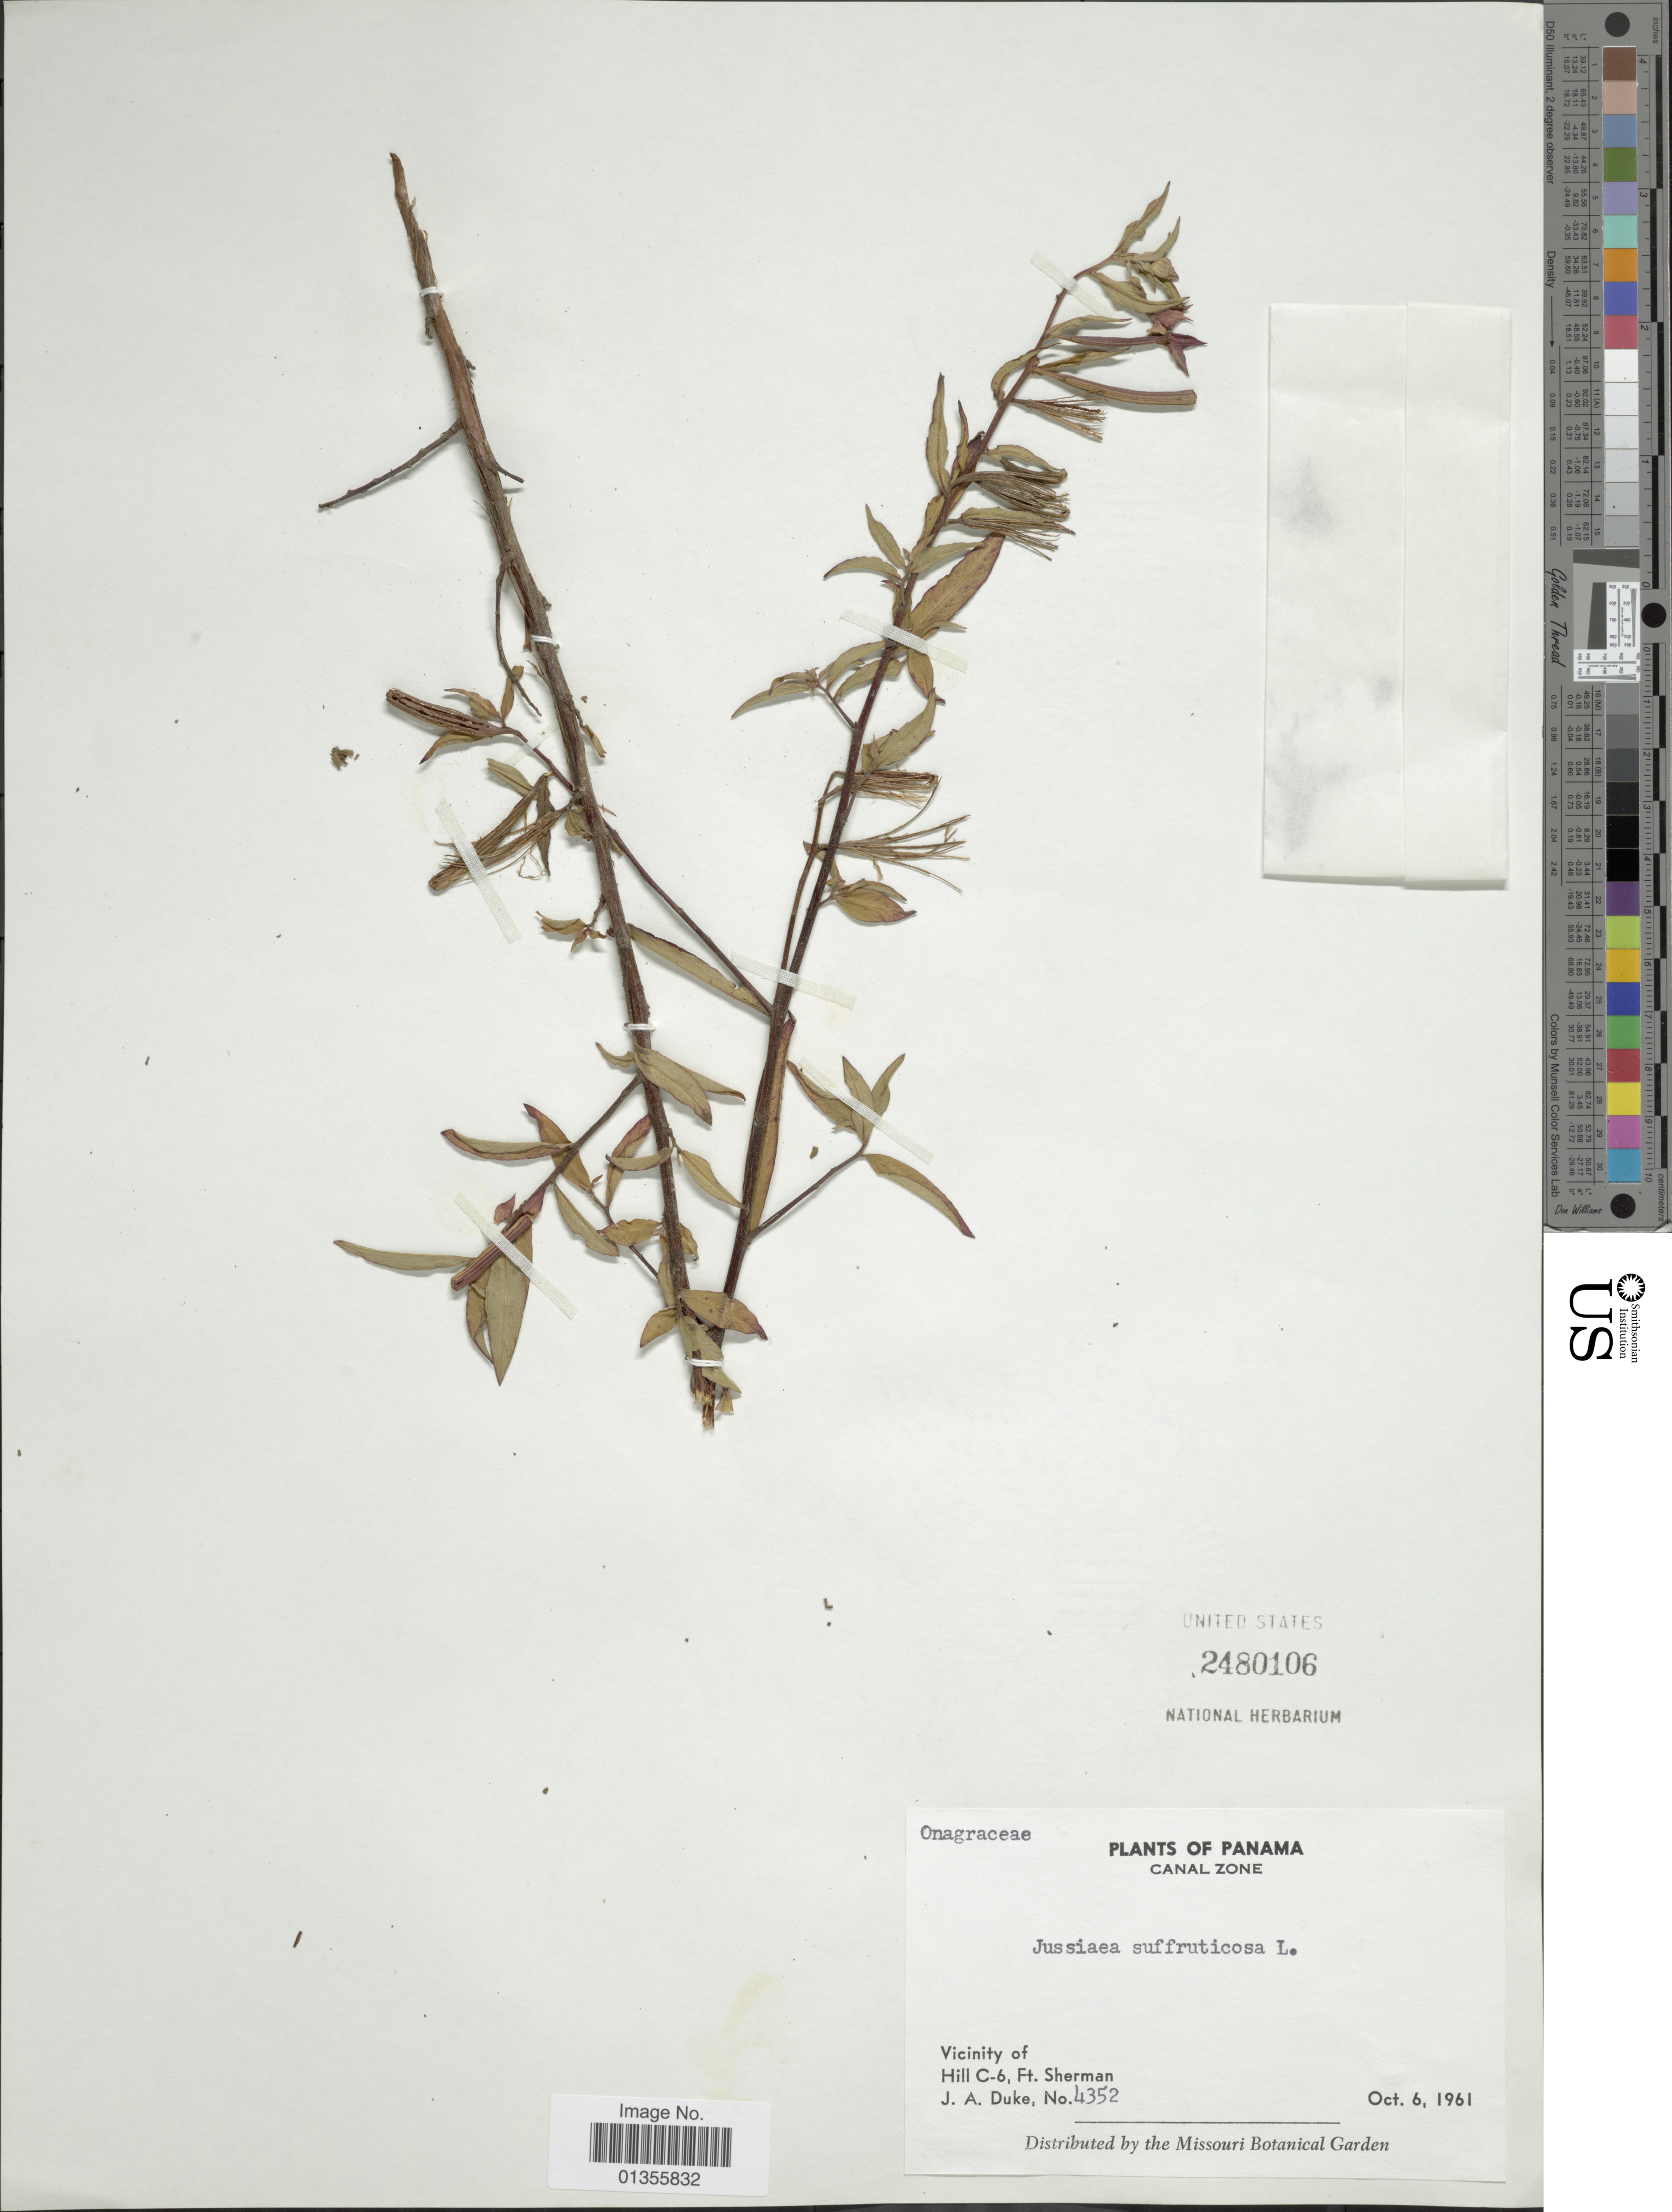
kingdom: Plantae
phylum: Tracheophyta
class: Magnoliopsida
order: Myrtales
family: Onagraceae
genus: Ludwigia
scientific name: Ludwigia octovalvis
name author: (Jacq.) P.H. Raven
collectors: J. A. Duke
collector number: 4352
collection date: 1961-10-06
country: Panama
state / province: Colón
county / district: Canal Zone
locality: Canal Zone. Vicinity of Hill C-6, Ft. Sherman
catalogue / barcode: US 2480106